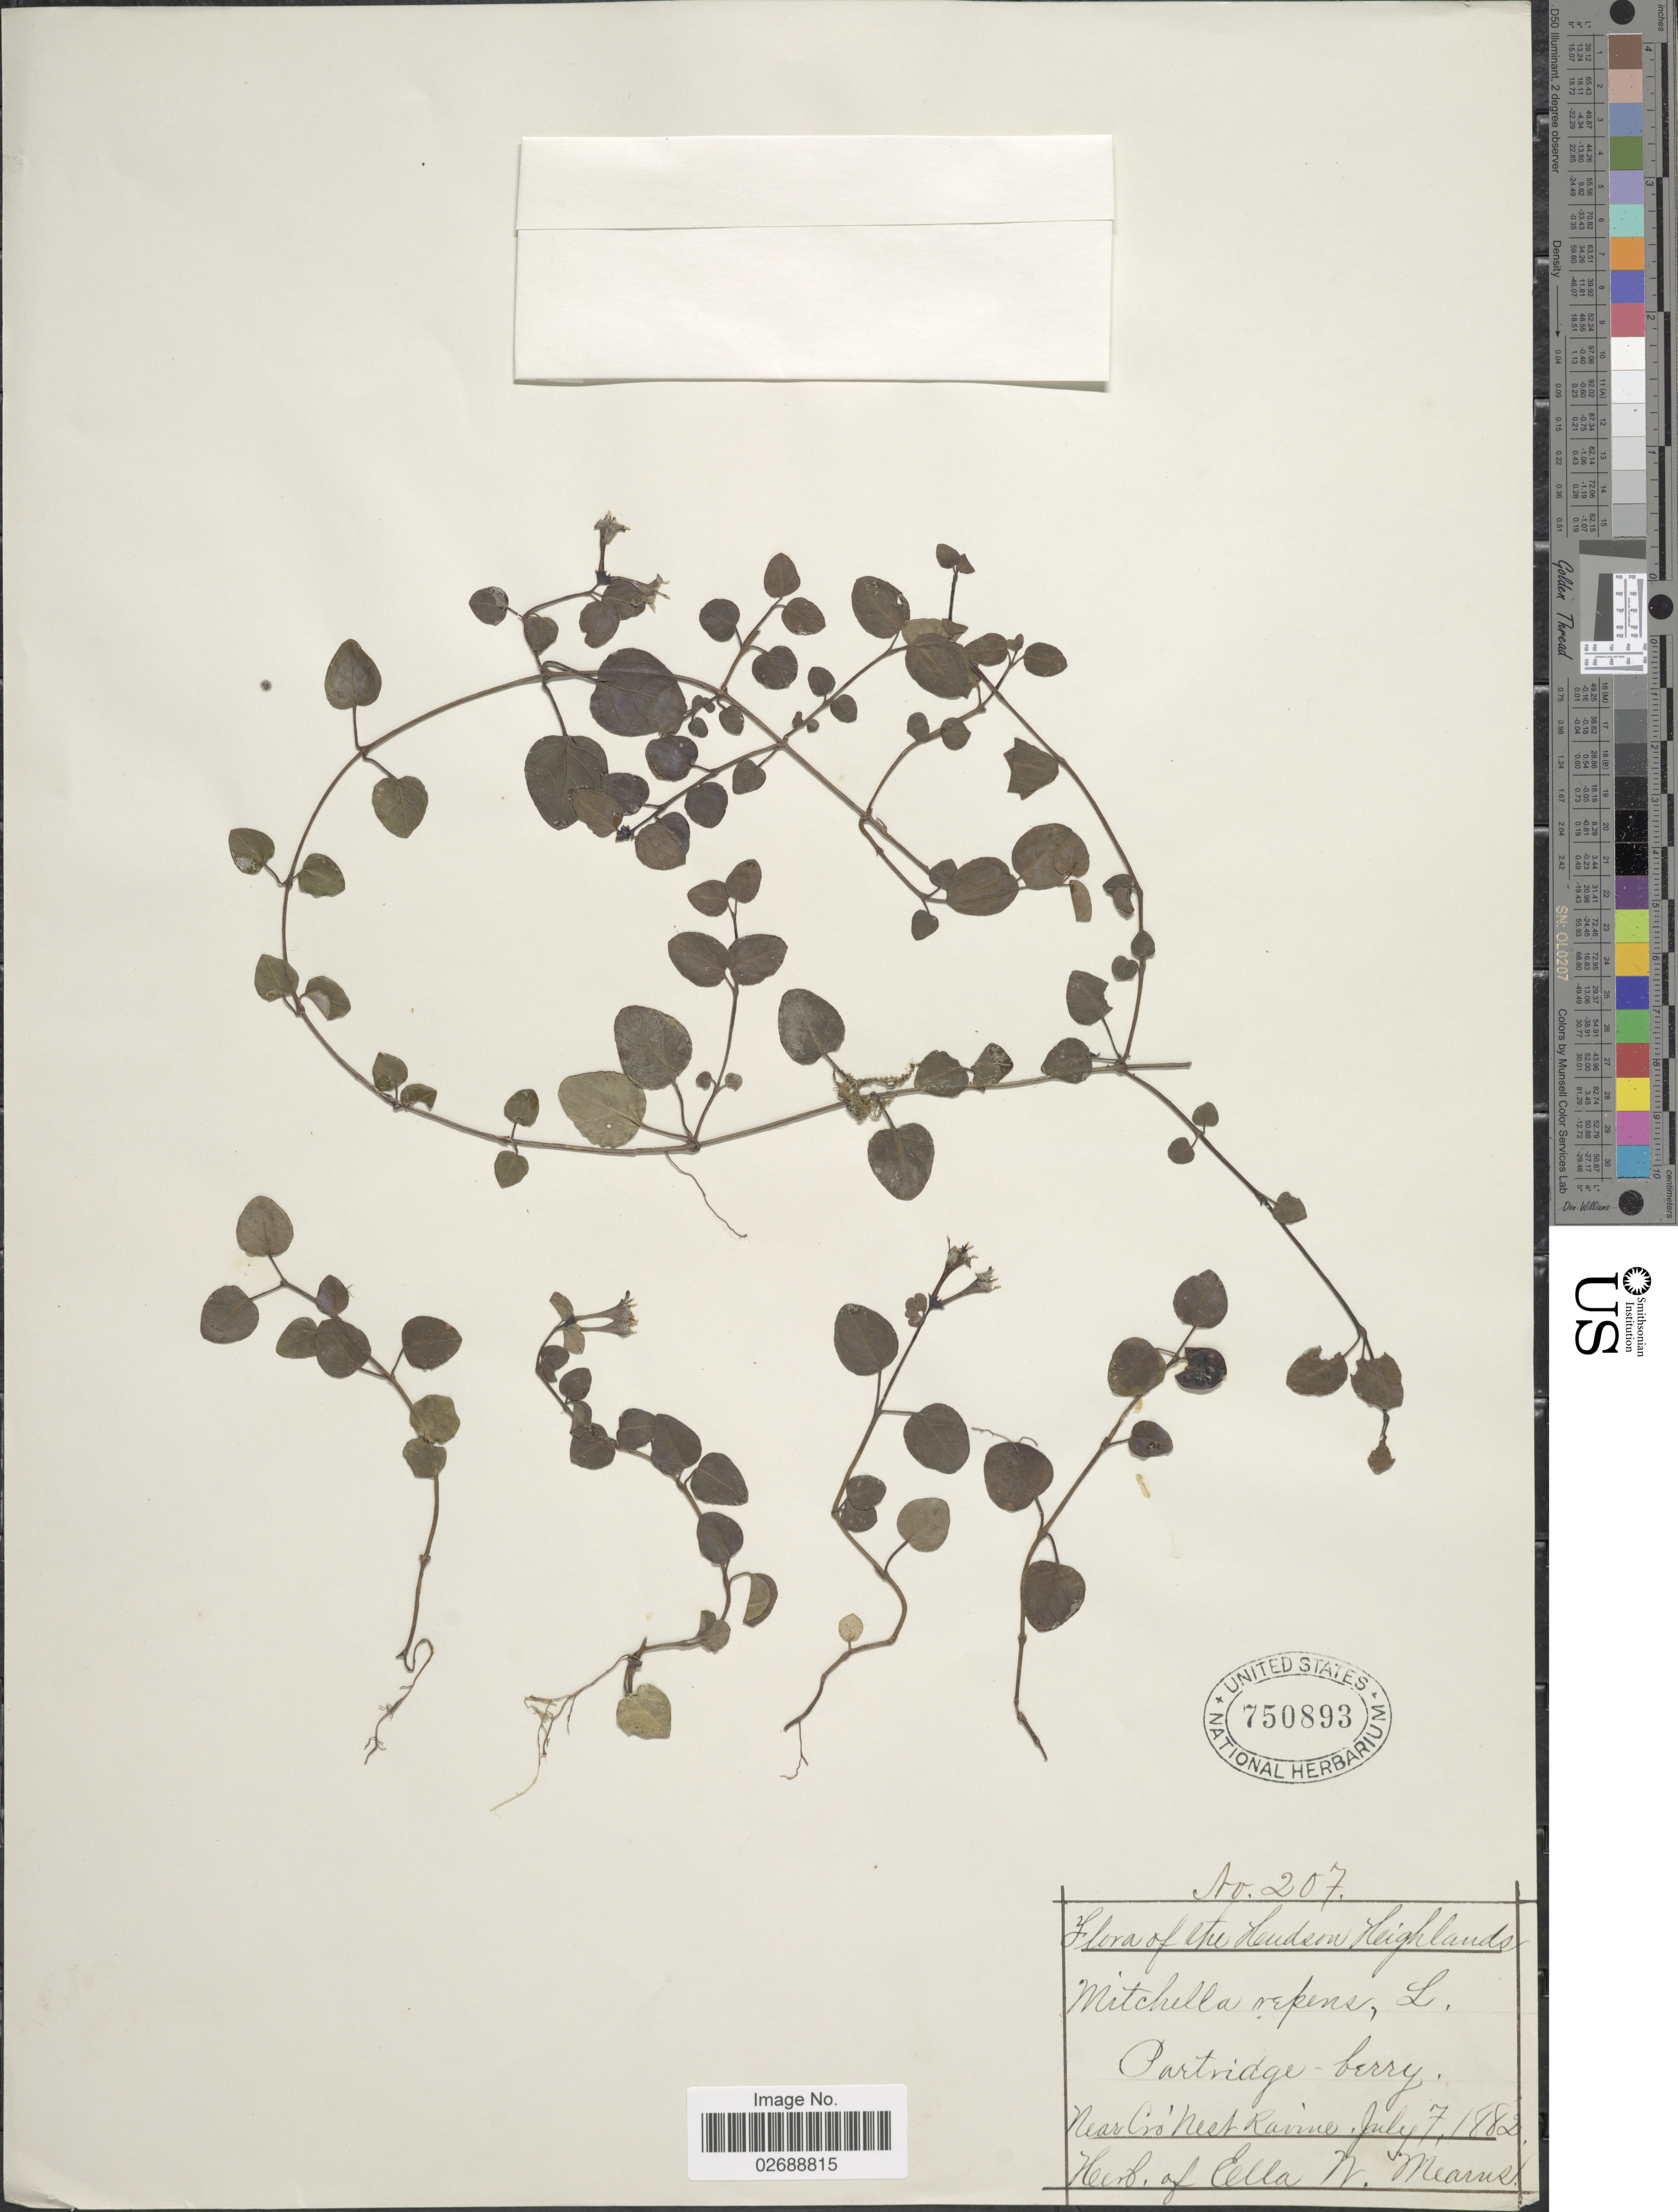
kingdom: Plantae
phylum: Tracheophyta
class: Magnoliopsida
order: Gentianales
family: Rubiaceae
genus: Mitchella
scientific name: Mitchella repens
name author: L.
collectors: ex herb. Ella W. Mearns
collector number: Ao 207*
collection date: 1882-07-07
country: United States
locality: The Hudson Highlands. Near Cro'Nest Ravine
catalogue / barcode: US 750893